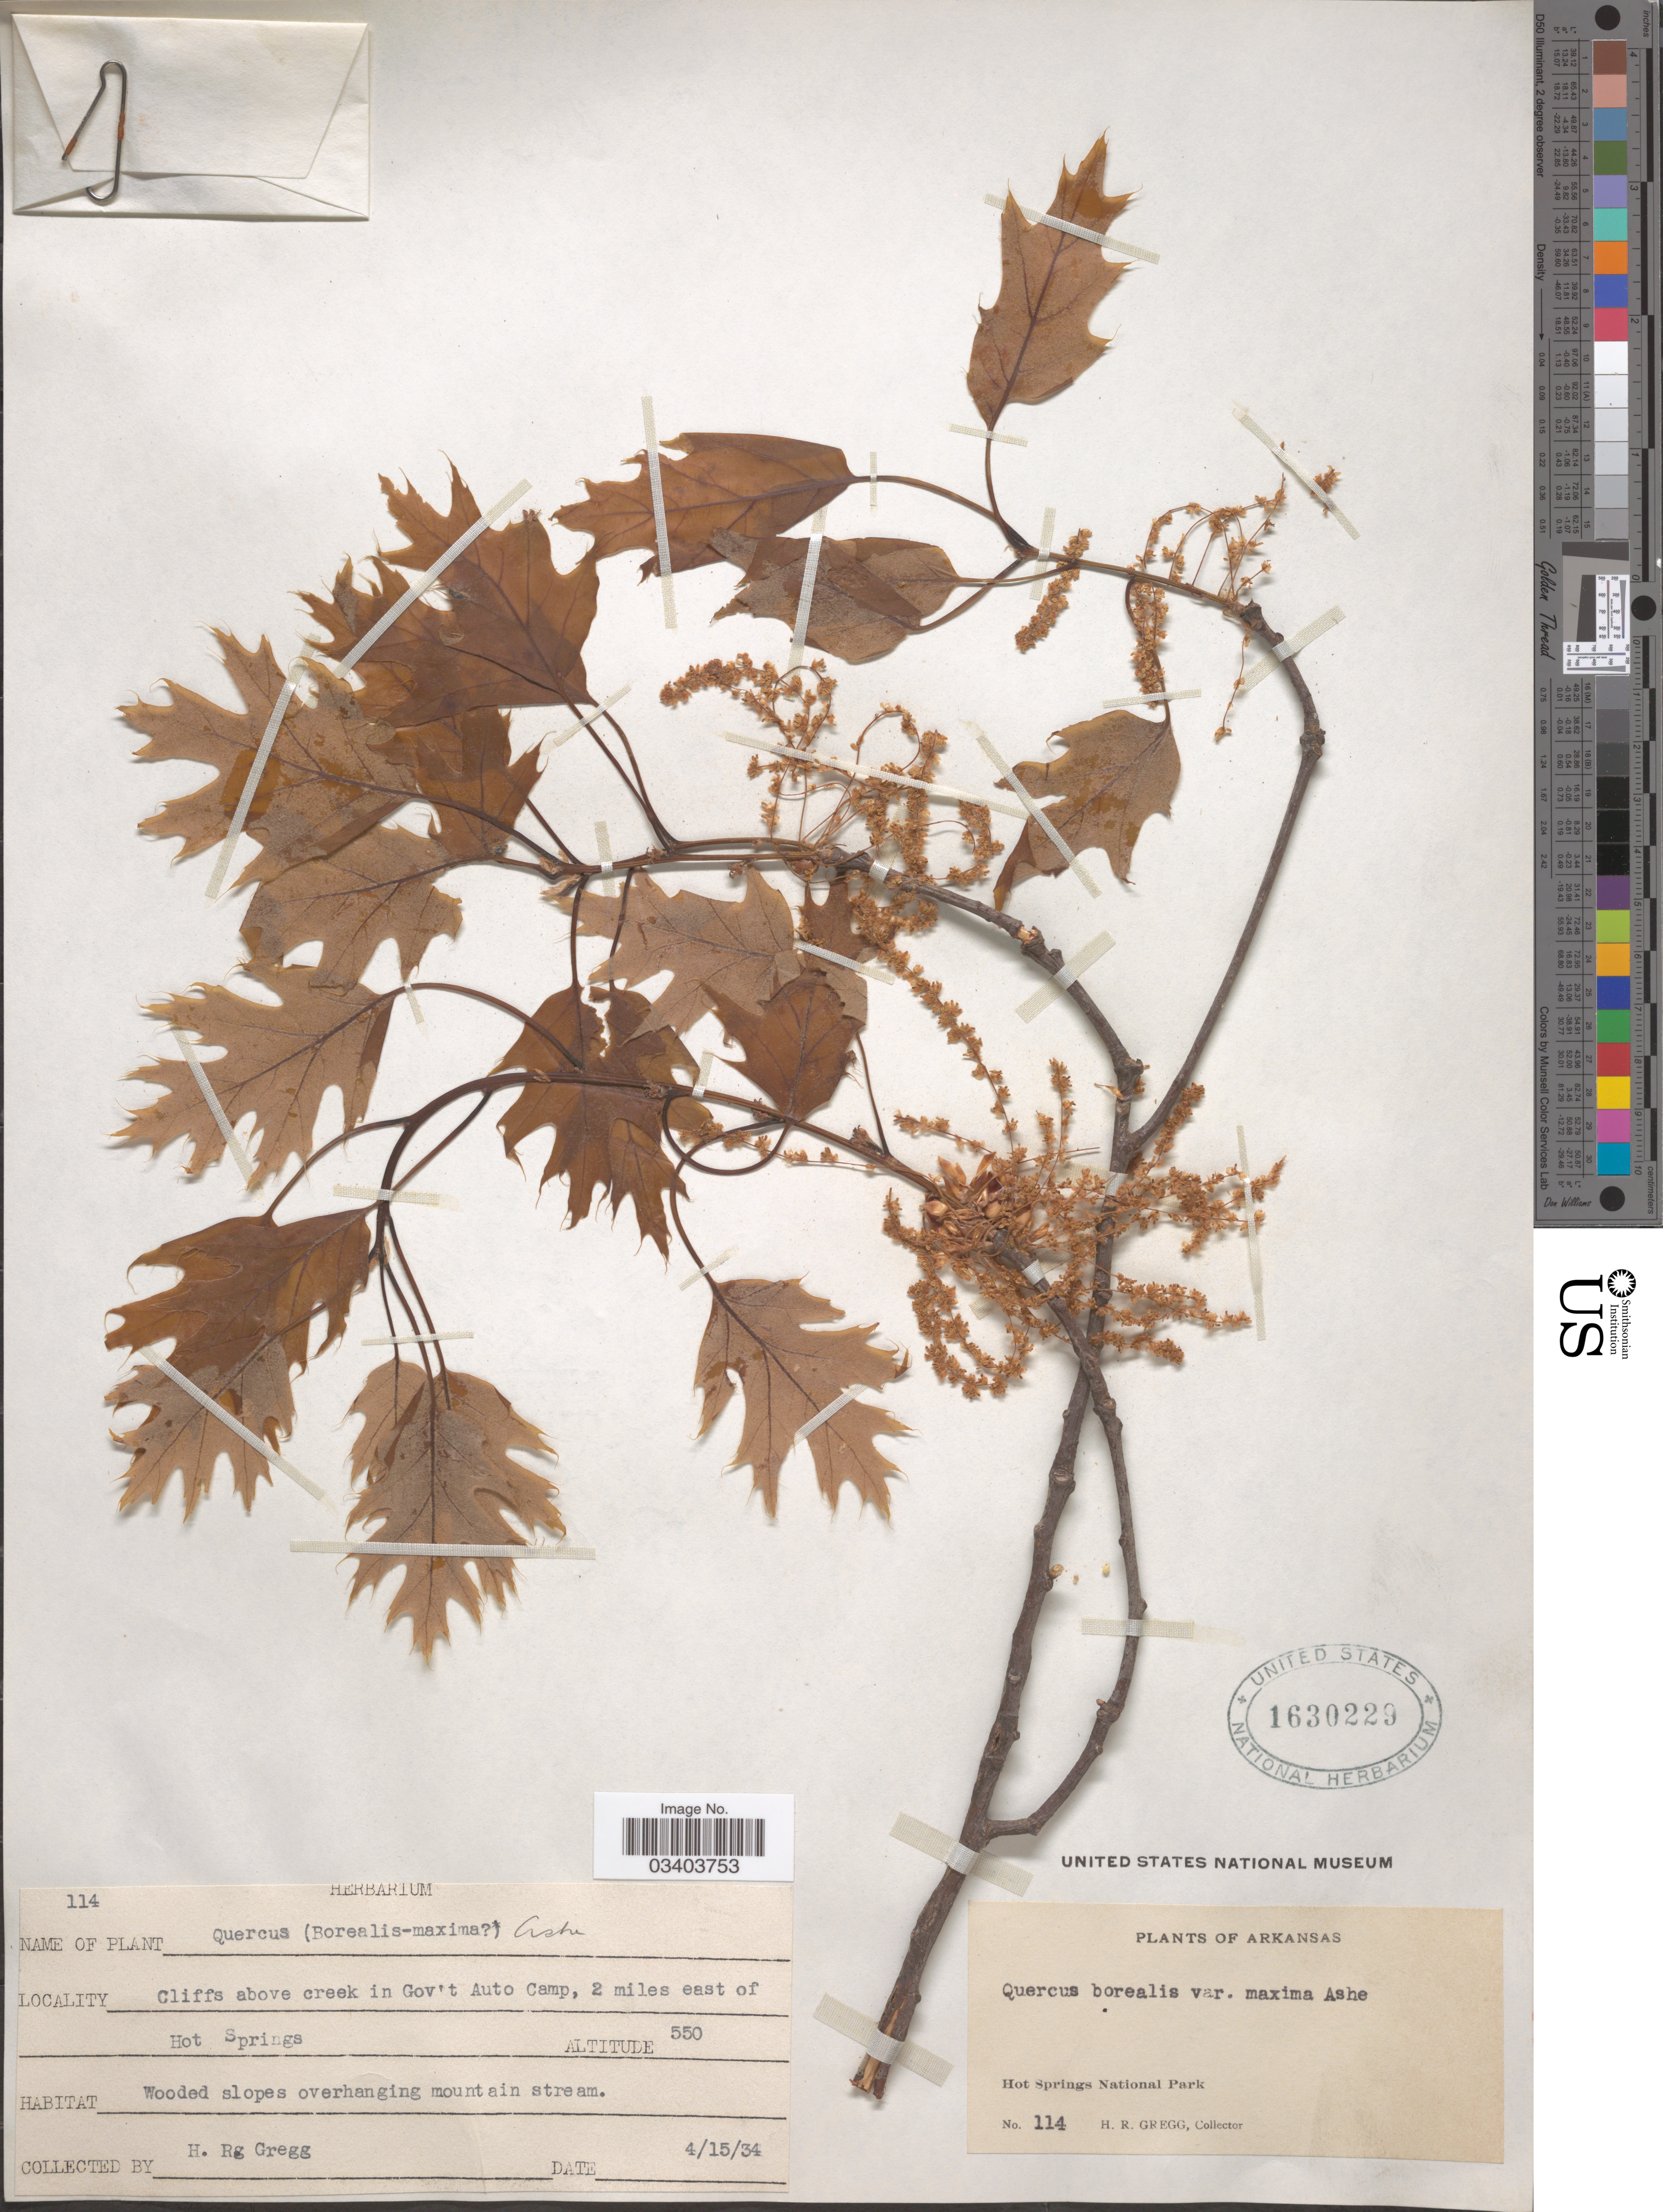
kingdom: Plantae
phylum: Tracheophyta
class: Magnoliopsida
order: Fagales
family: Fagaceae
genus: Quercus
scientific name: Quercus borealis var. maxima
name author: (Marshall) Sarg.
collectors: H. Gregg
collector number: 114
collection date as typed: Transcribed d/m/y: 15/4/34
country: United States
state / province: Arkansas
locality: Hot Springs National Park. Cliffs above creek in Gov't Auto Camp, 2 miles east of Hot Springs.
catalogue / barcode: US 1630229